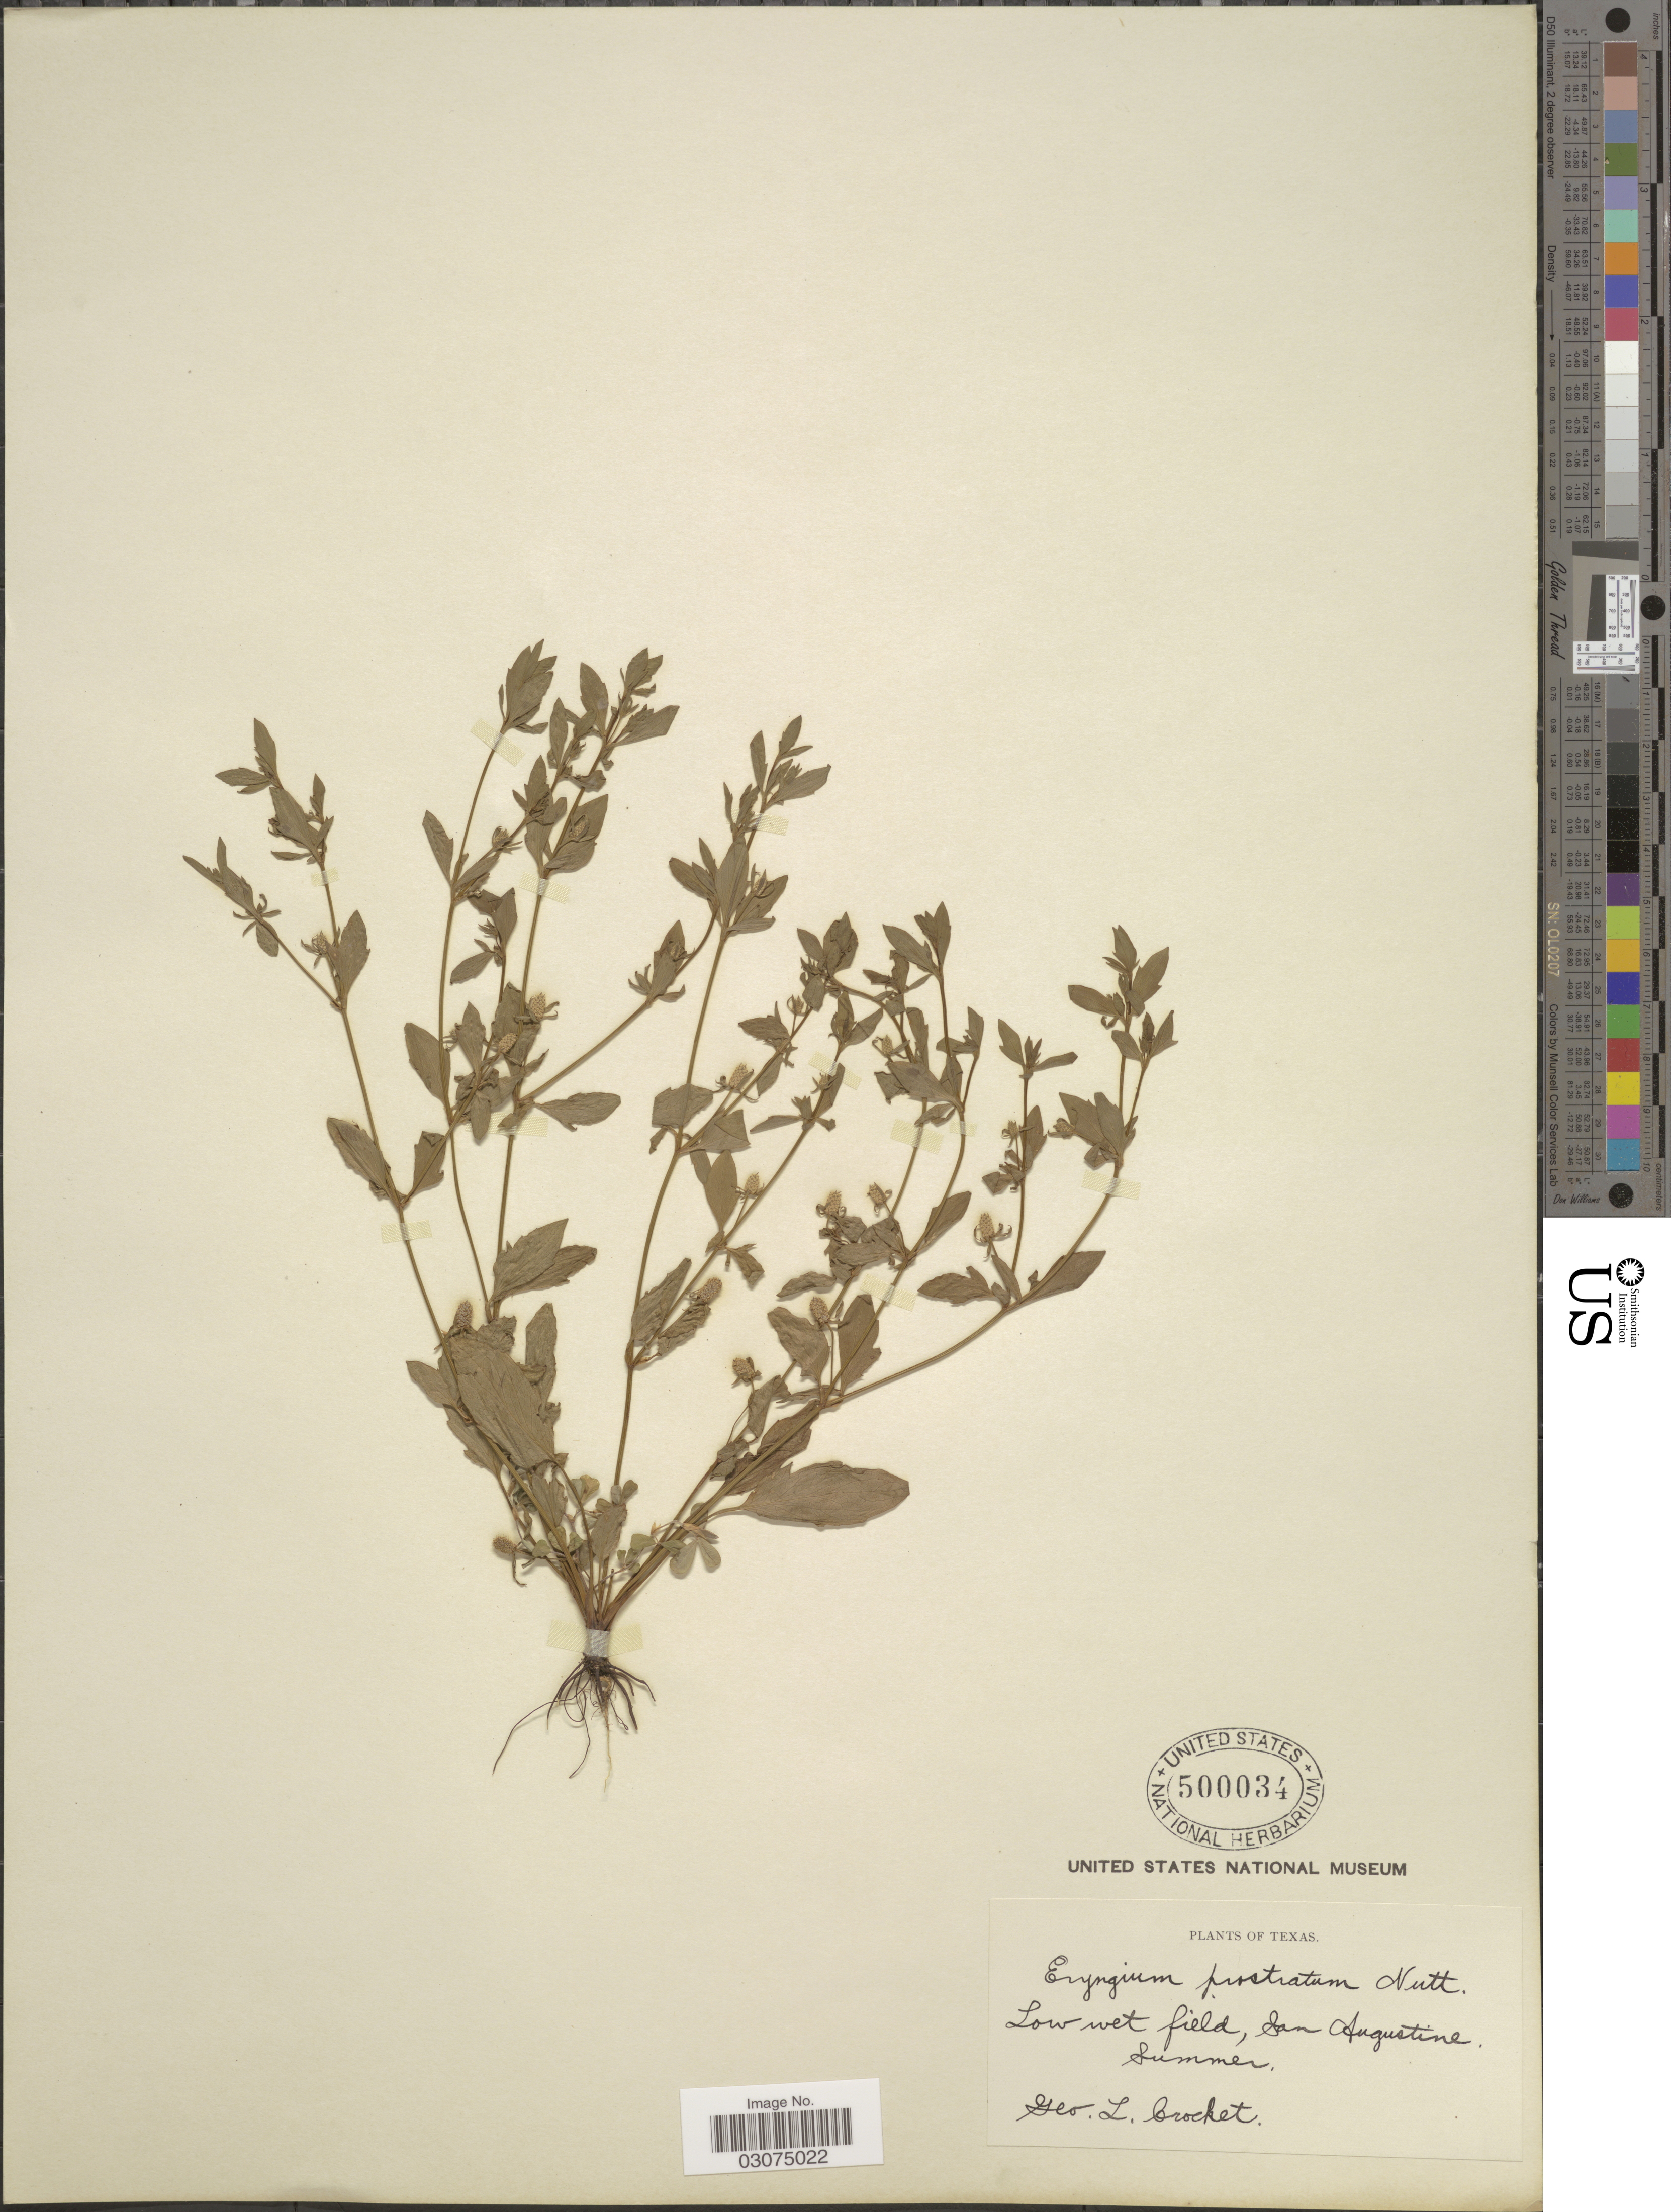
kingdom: Plantae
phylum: Tracheophyta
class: Magnoliopsida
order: Apiales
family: Apiaceae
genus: Eryngium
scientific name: Eryngium prostratum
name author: Nutt. ex DC.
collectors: G. Crocket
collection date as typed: Summer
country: United States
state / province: Texas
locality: San Augustine.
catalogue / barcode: US 500034